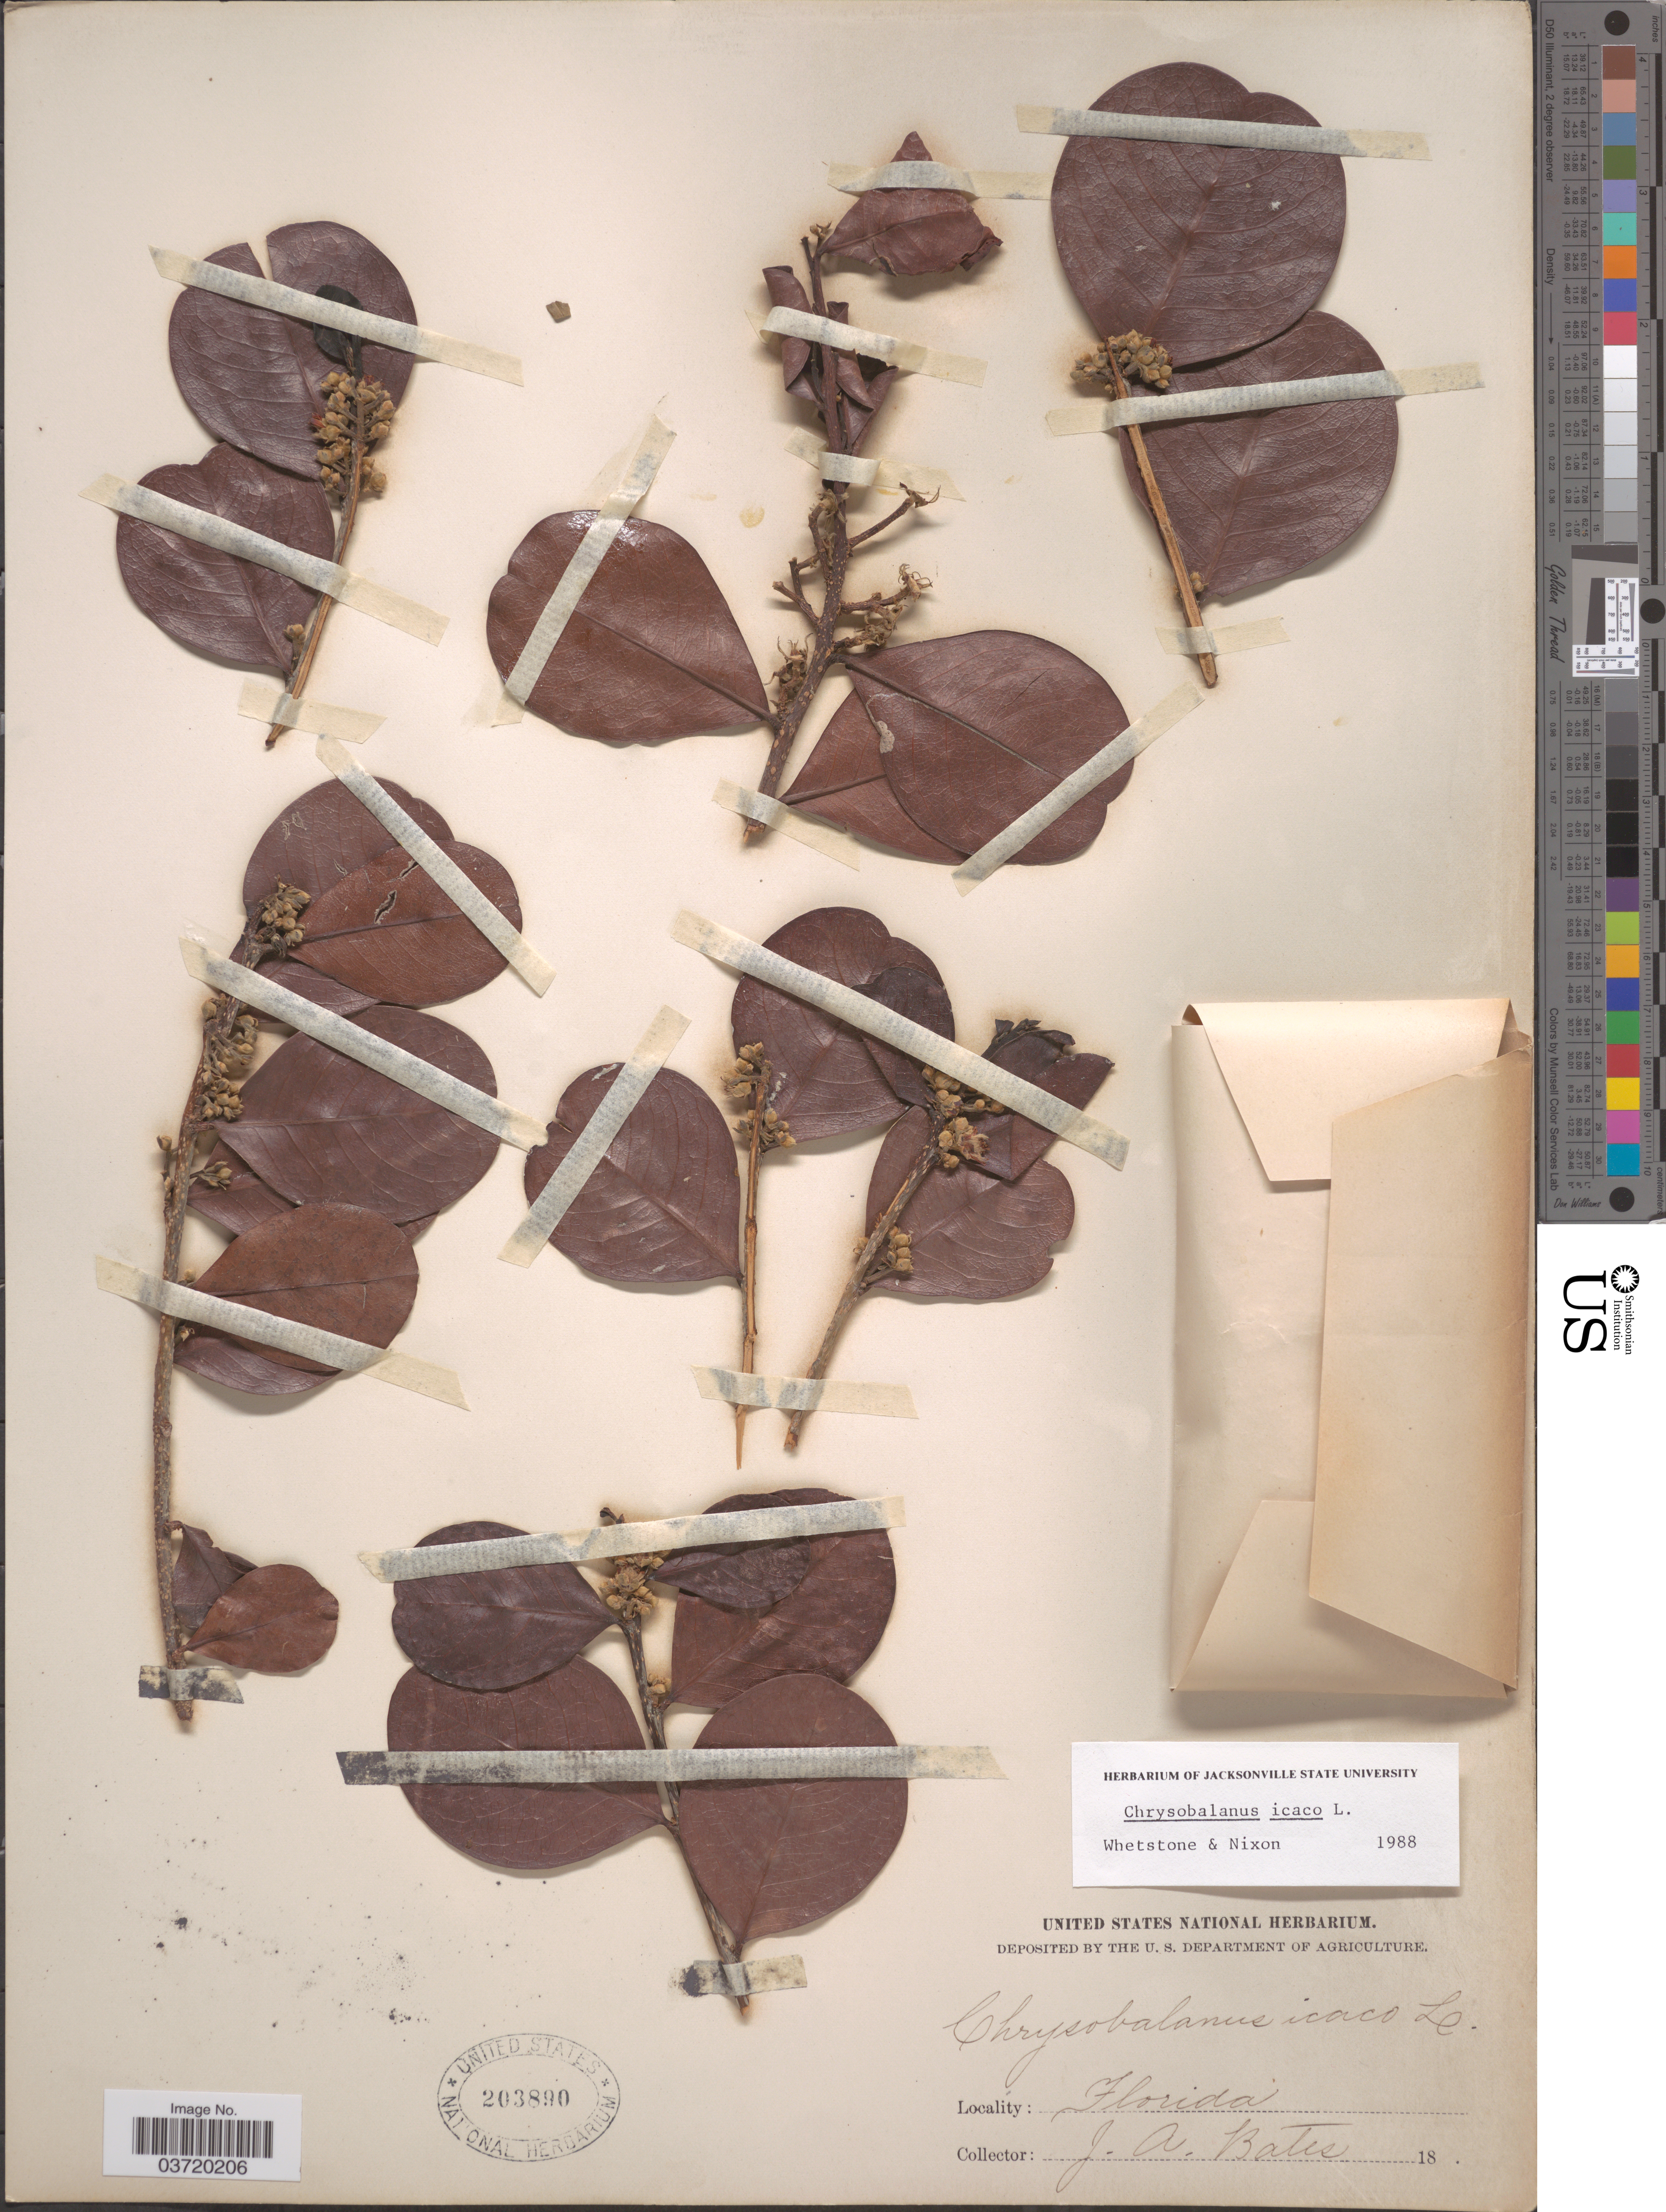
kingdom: Plantae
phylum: Tracheophyta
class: Magnoliopsida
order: Malpighiales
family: Chrysobalanaceae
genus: Chrysobalanus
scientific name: Chrysobalanus icaco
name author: L.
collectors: J. Bates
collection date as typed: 18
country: United States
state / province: Florida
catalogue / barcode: US 203890